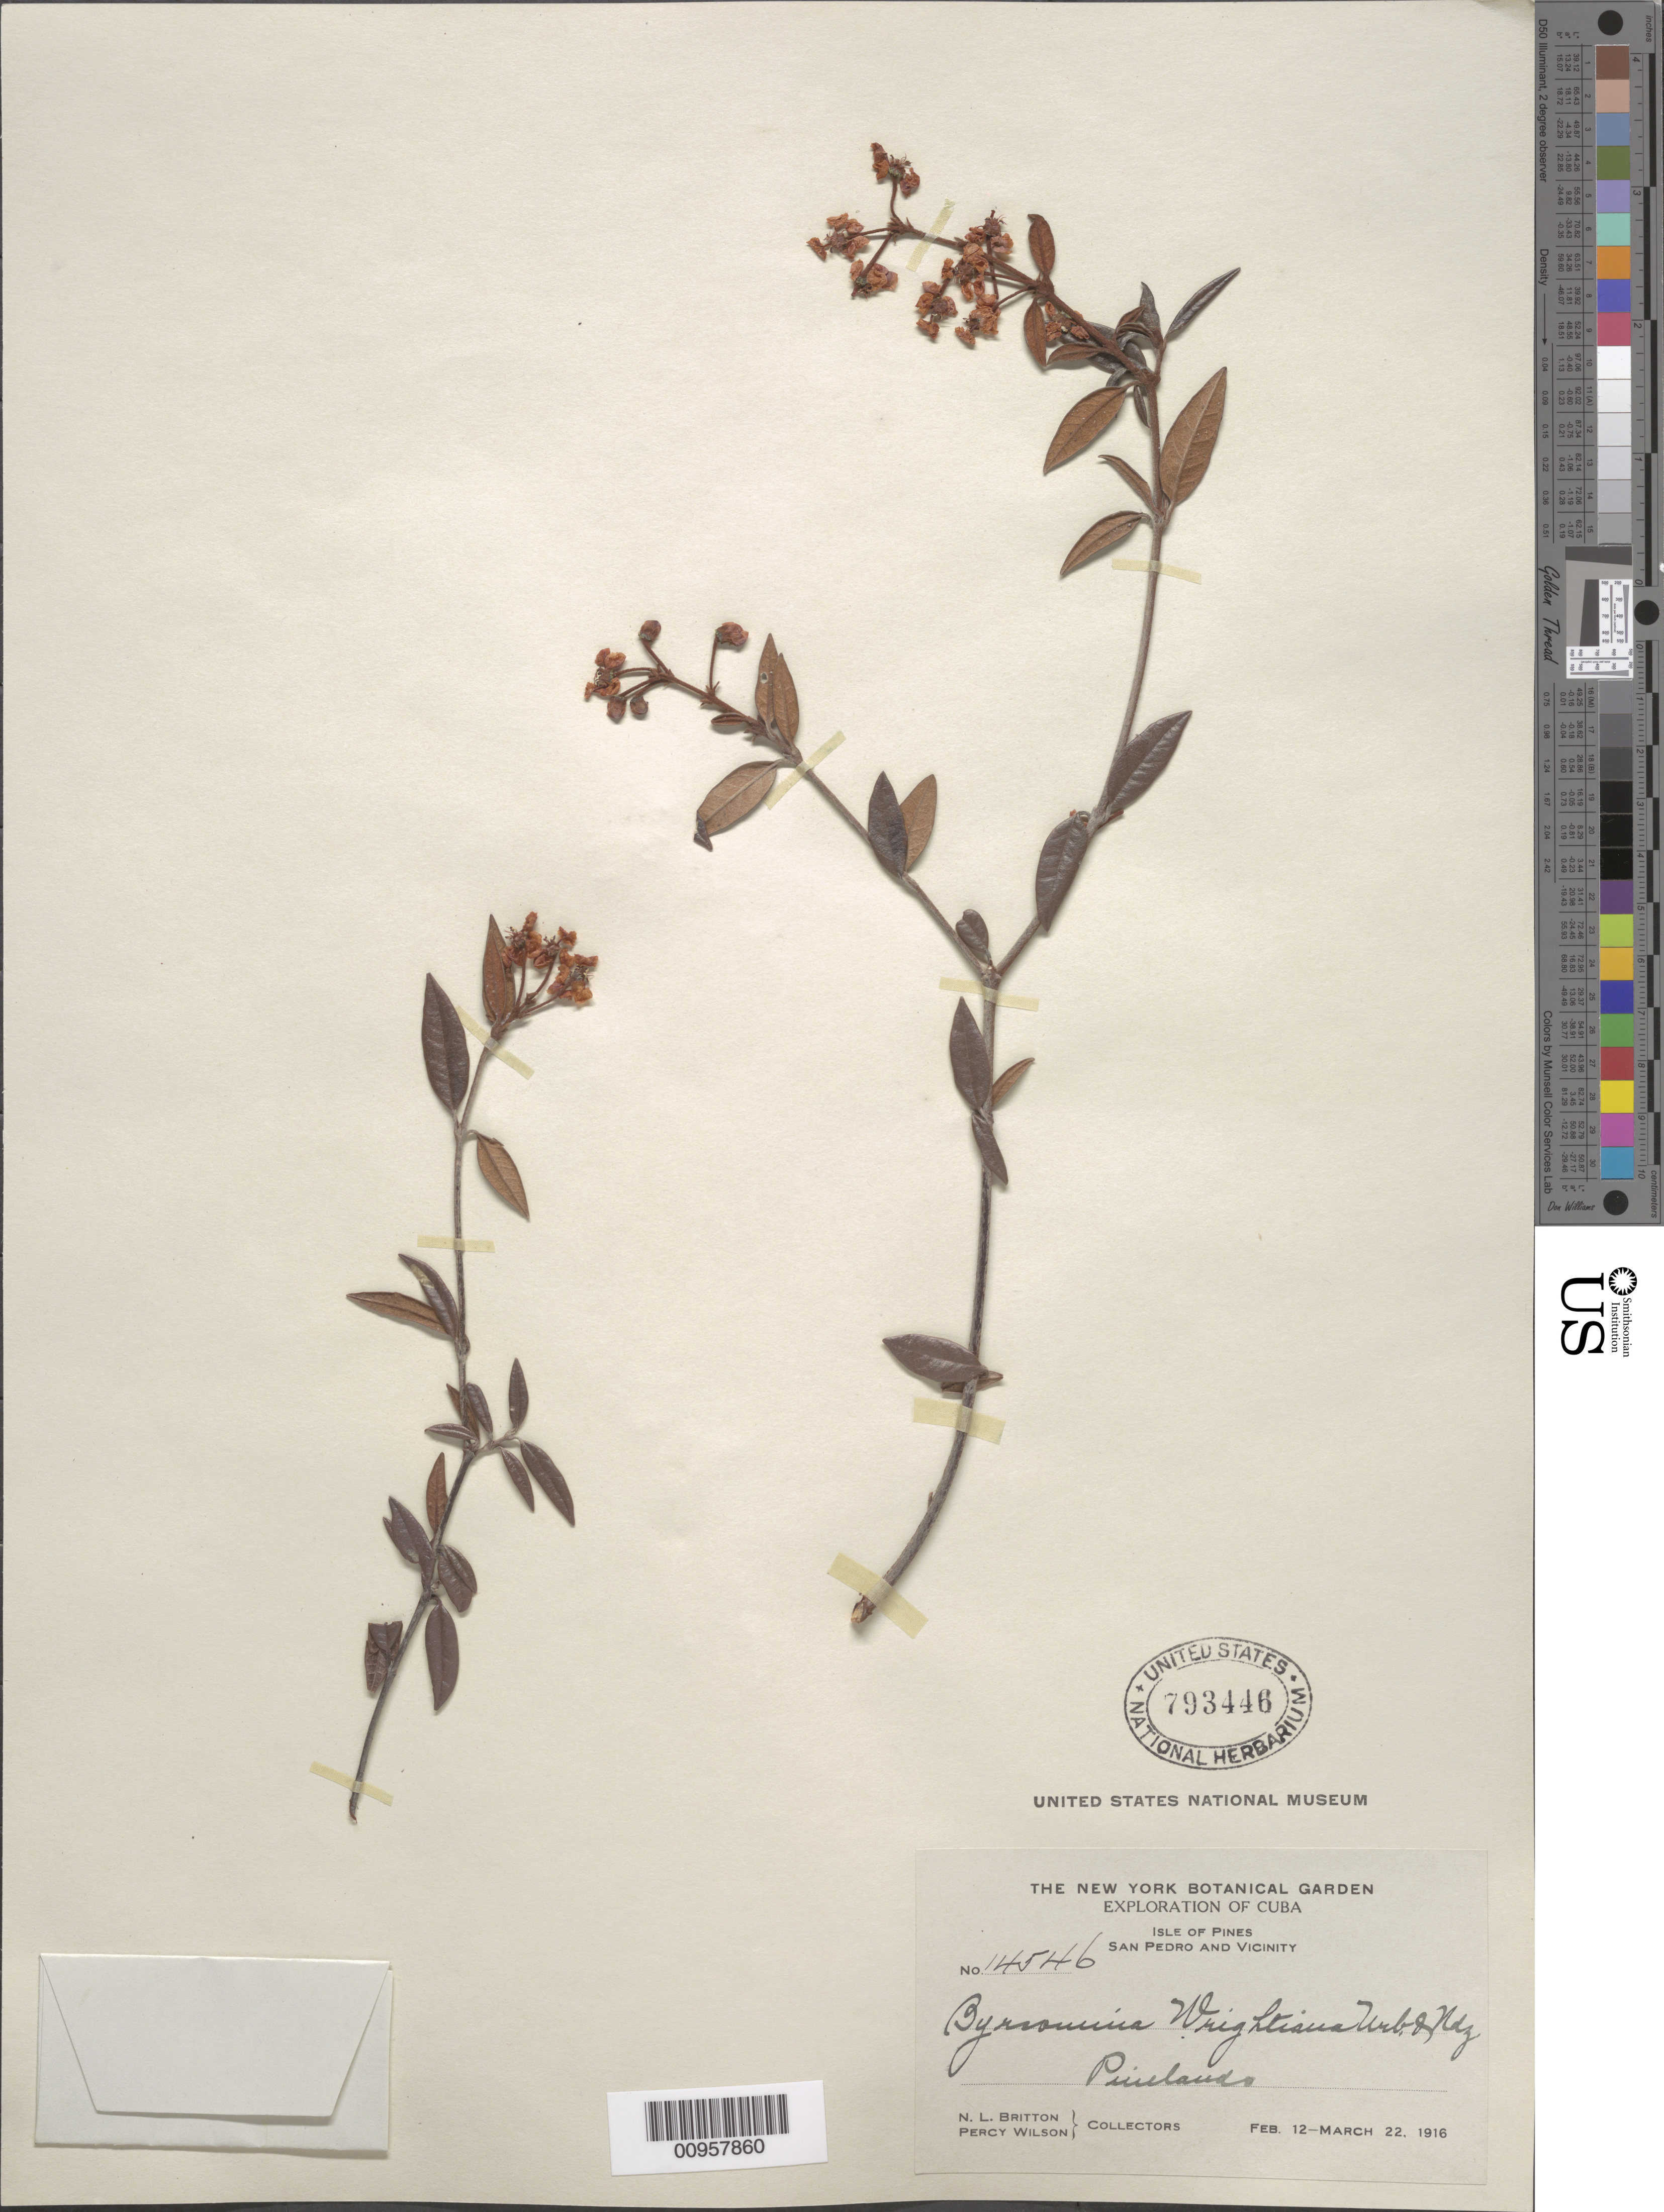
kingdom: Plantae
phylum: Tracheophyta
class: Magnoliopsida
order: Malpighiales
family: Malpighiaceae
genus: Byrsonima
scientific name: Byrsonima wrightiana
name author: Nied.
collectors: N. Britton & P. Wilson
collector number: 14546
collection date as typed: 12 Feb 1916 to 22 Mar 1916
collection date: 1916-02-12/1916-03-22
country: Cuba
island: Isla de la Juventud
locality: San Pedro and vicinity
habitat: Pinelands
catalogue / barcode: US 793446